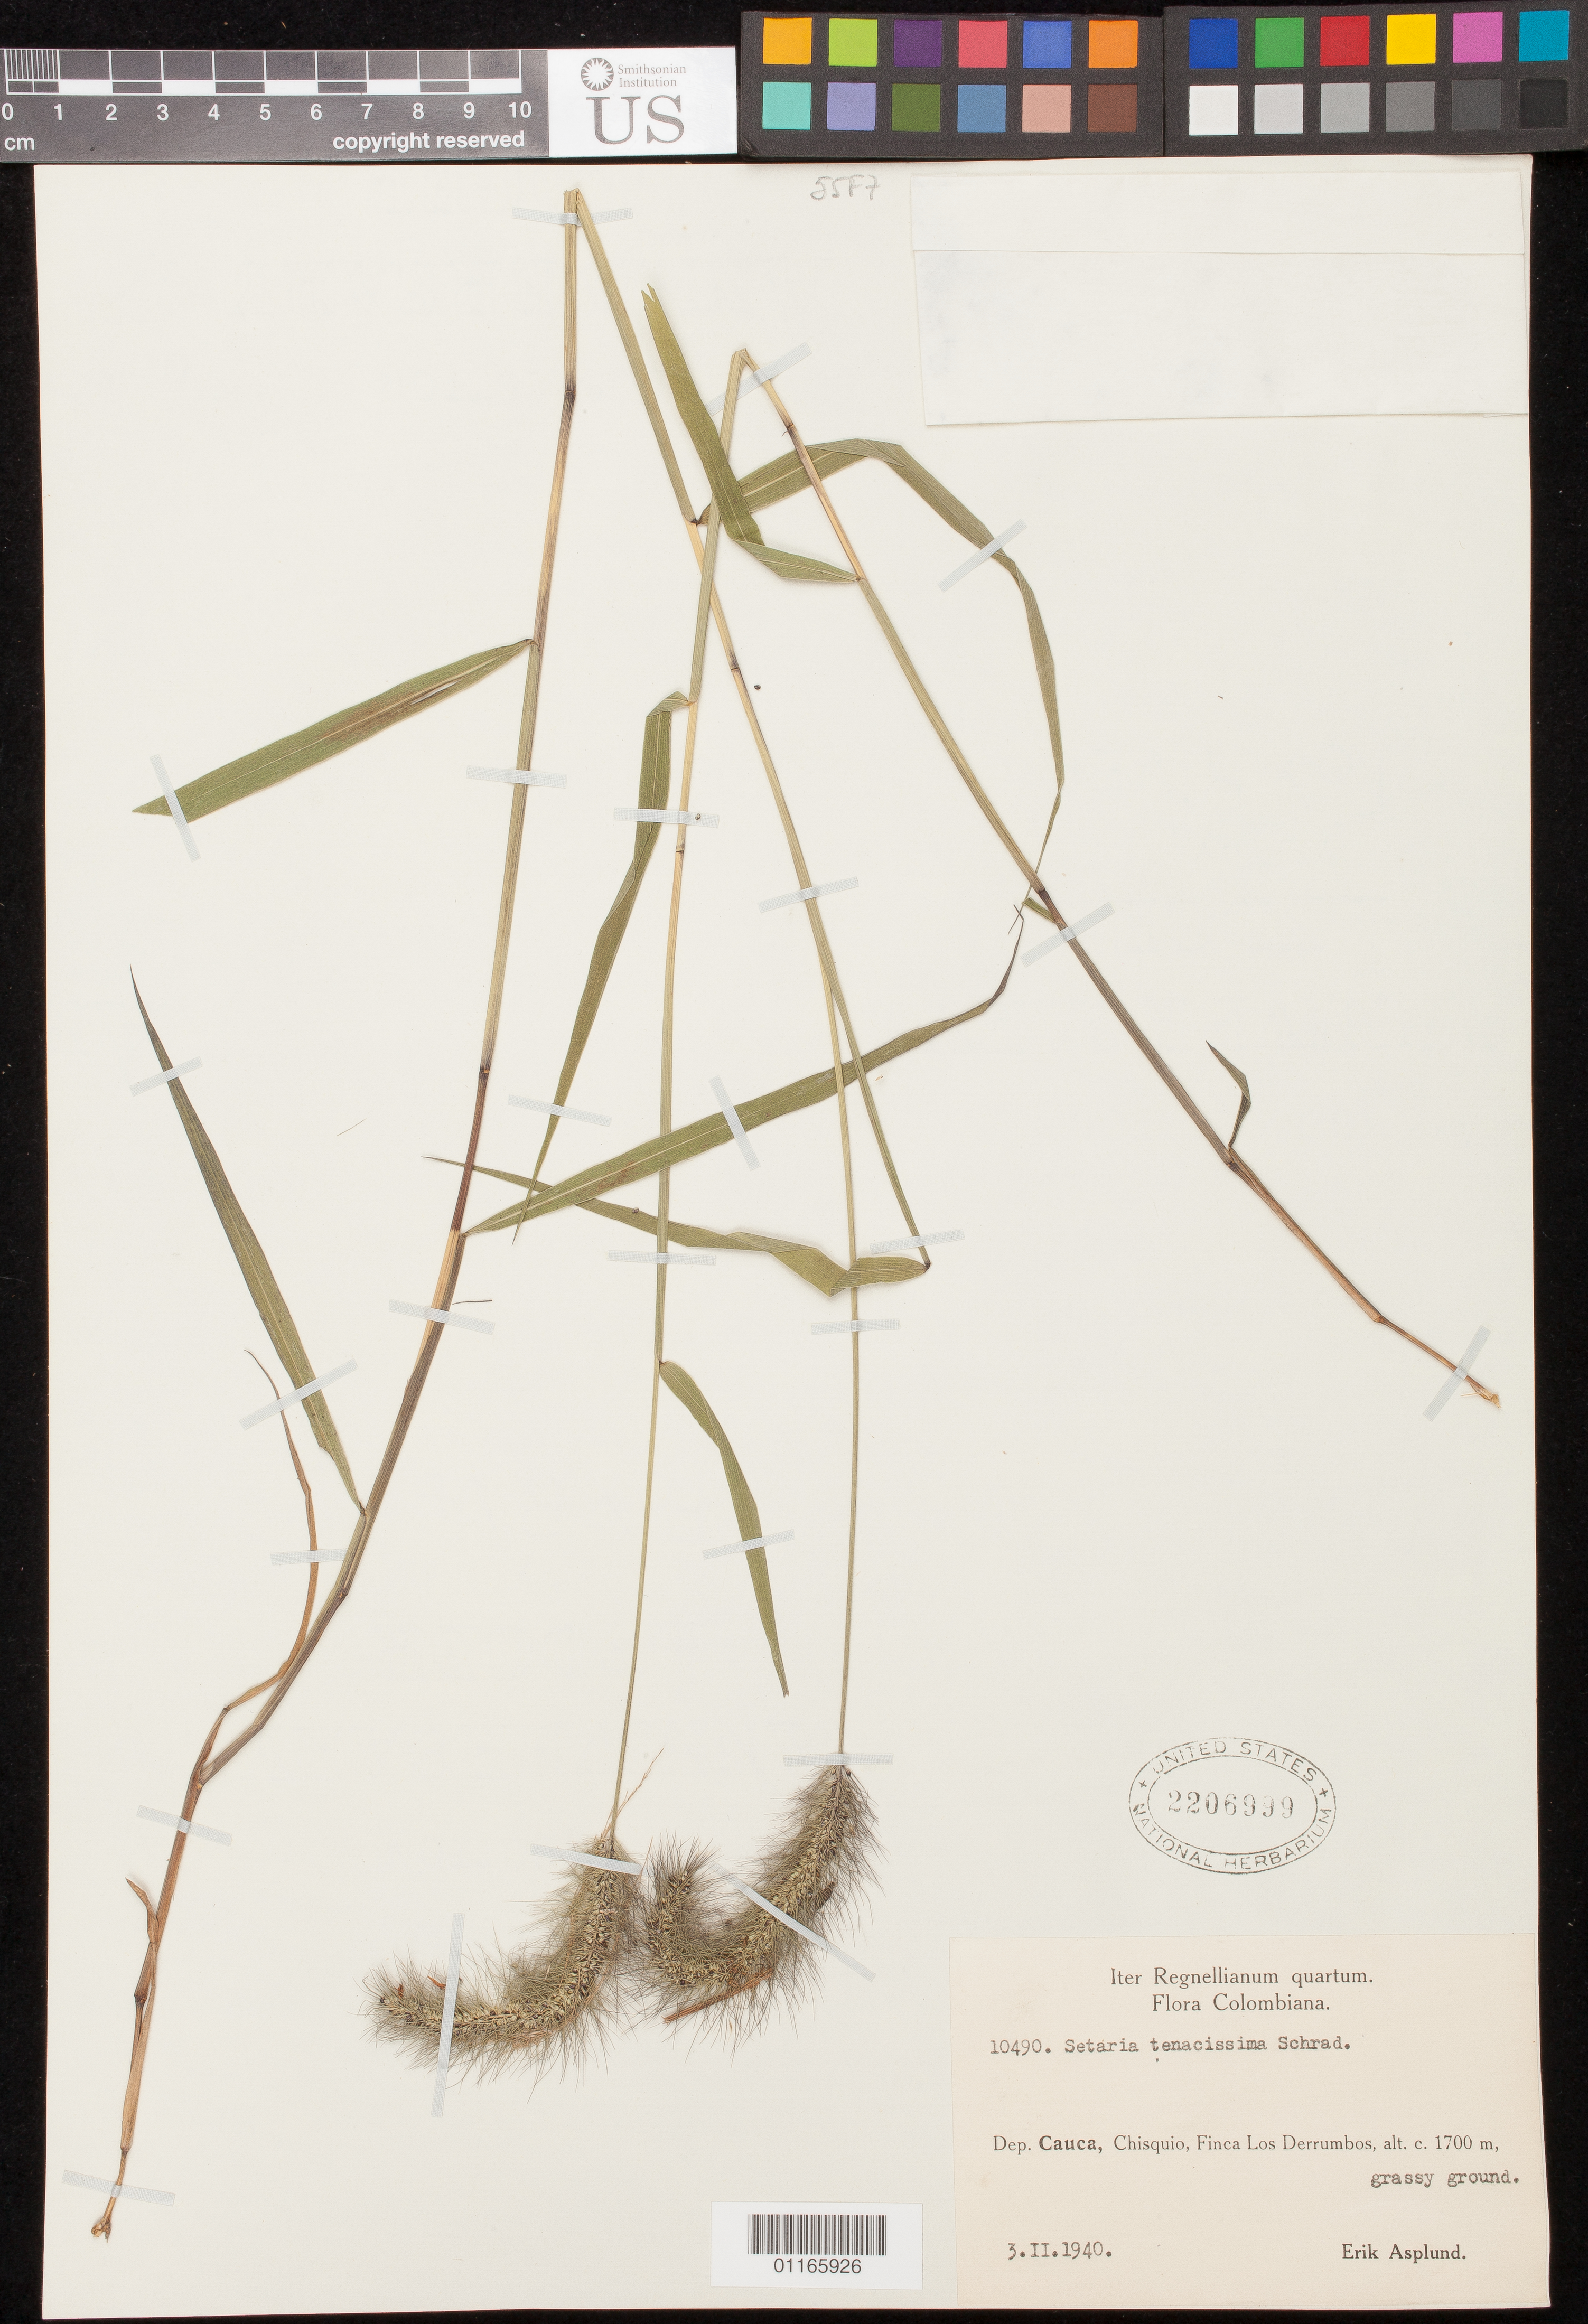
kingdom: Plantae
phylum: Tracheophyta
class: Liliopsida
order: Poales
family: Poaceae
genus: Setaria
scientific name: Setaria tenacissima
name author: Schrad. ex Schult.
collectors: E. Asplund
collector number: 10490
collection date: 1940-02-03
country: Colombia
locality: Dep Cauca, Chisquio, Finca Los Derrumbos.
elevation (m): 1700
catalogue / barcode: US 2206999